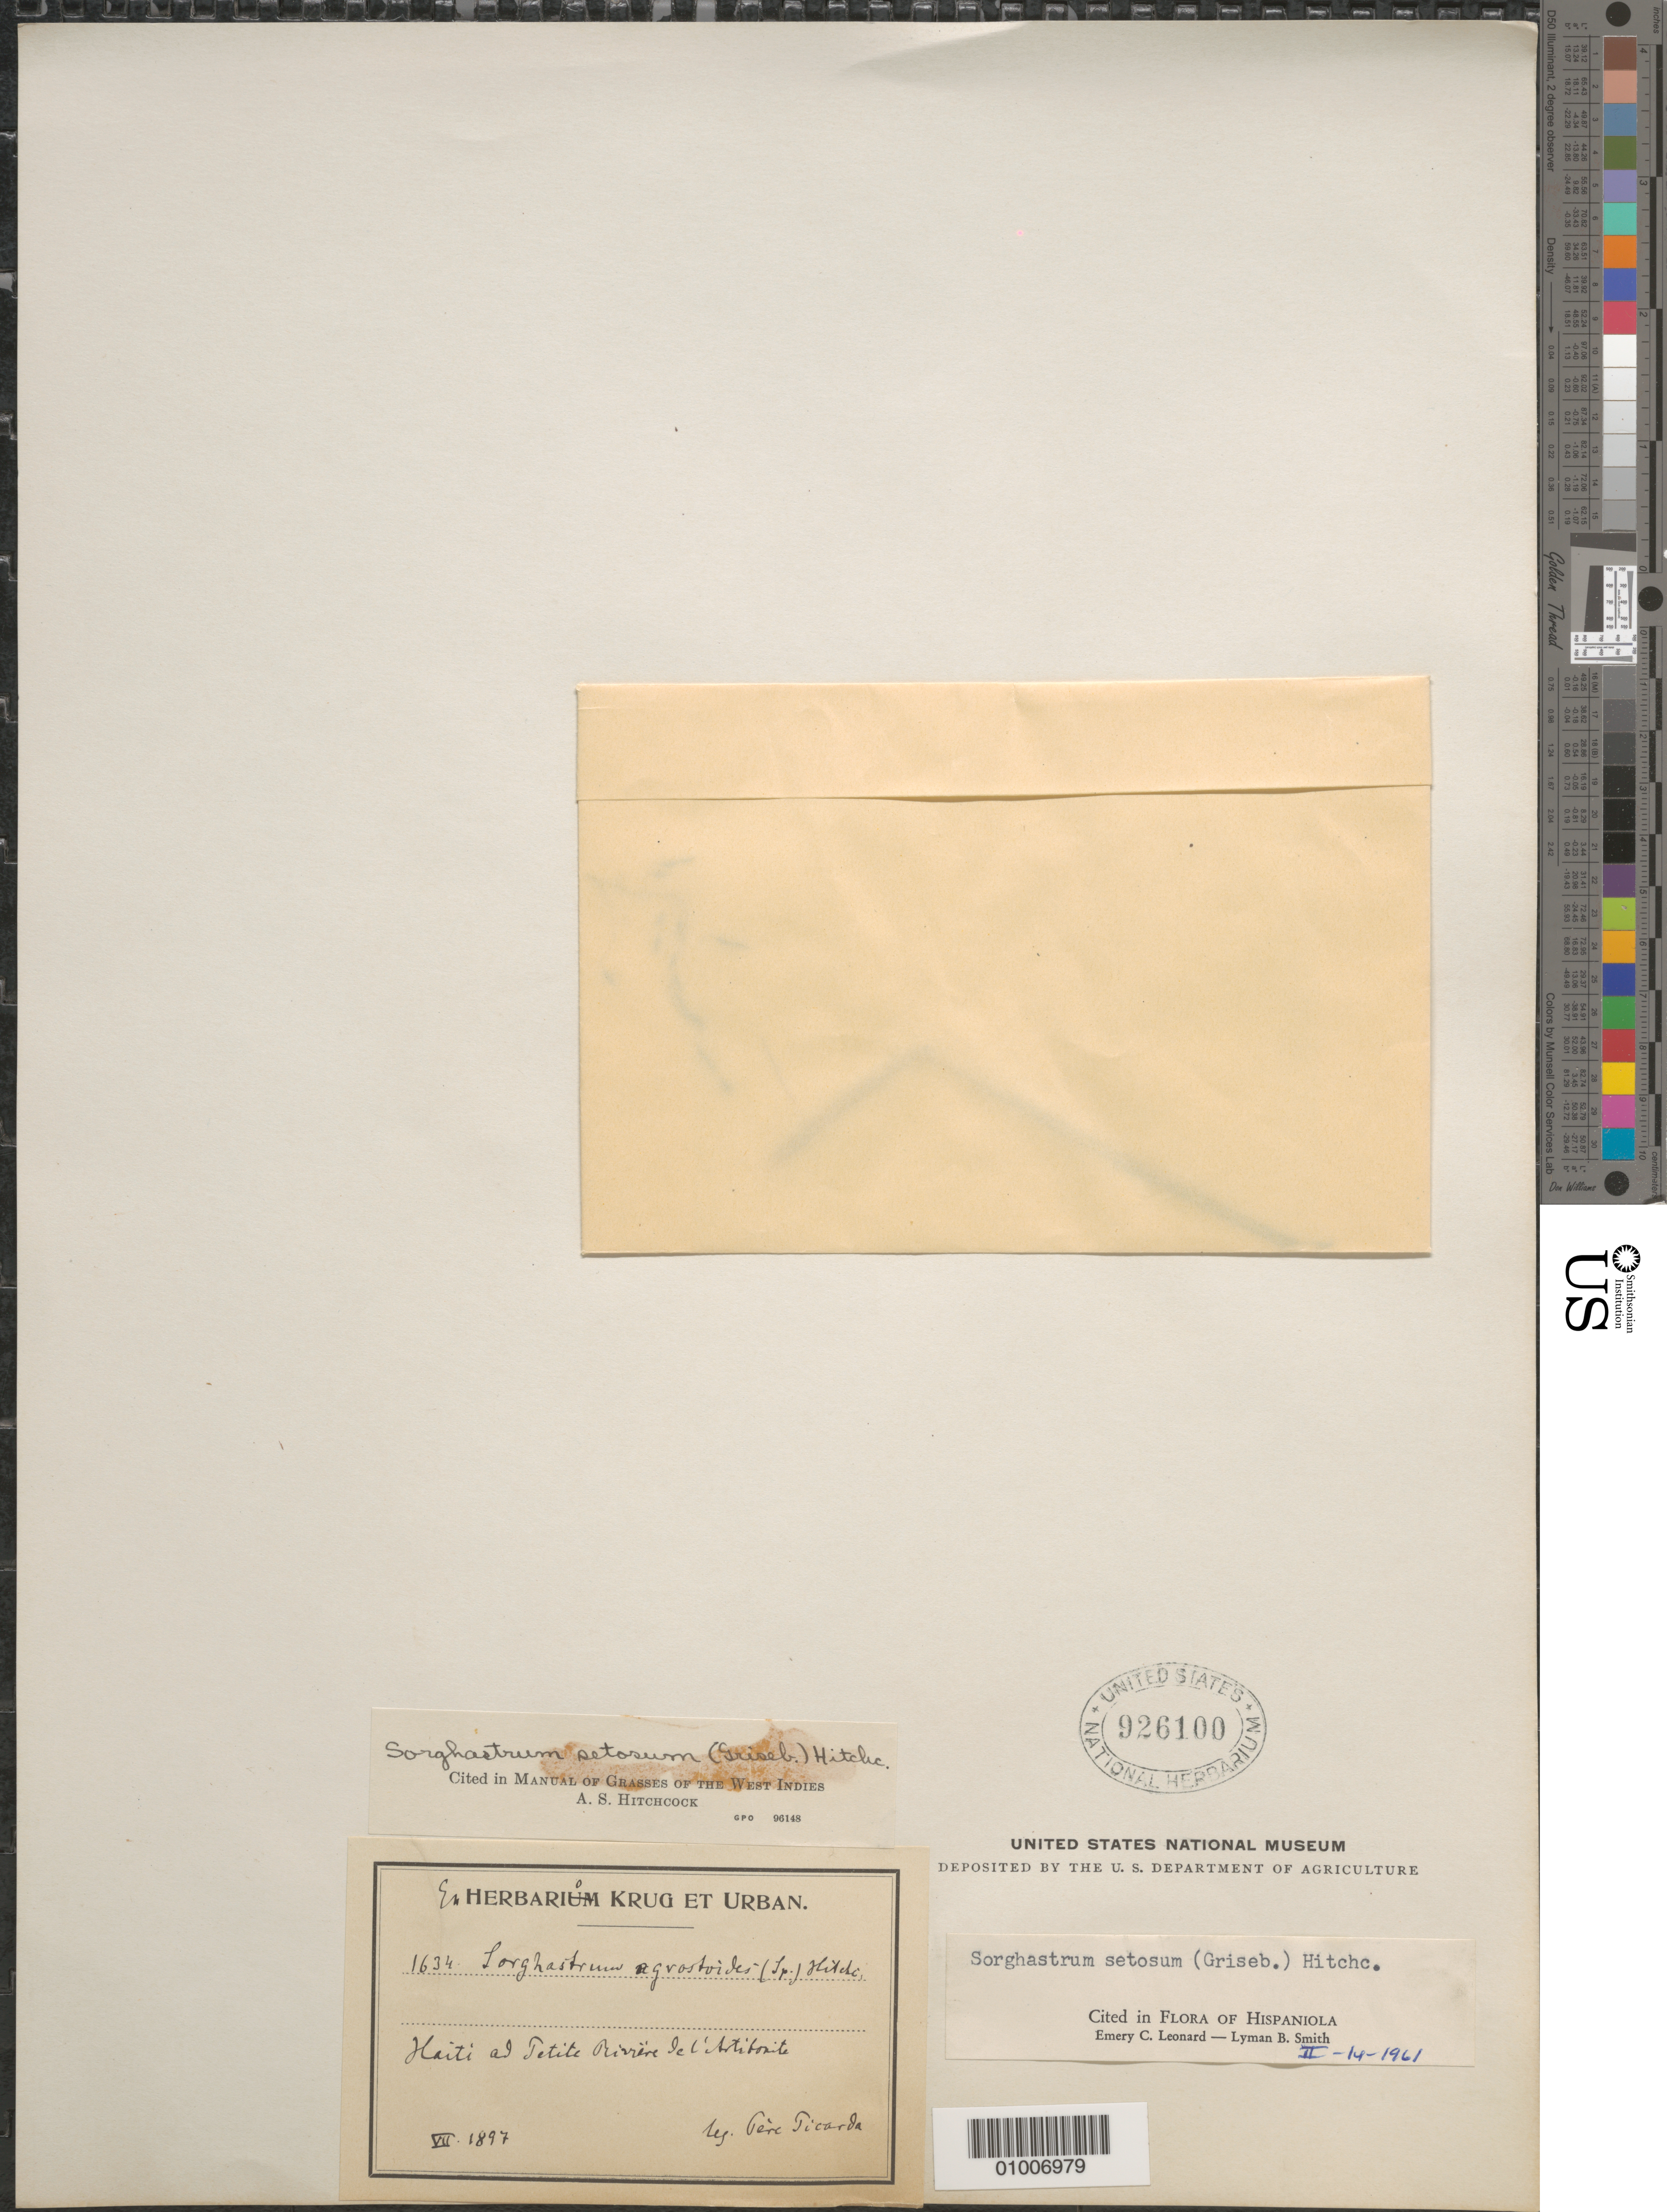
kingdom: Plantae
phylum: Tracheophyta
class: Liliopsida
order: Poales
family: Poaceae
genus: Sorghastrum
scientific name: Sorghastrum setosum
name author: (Griseb.) Hitchc.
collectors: A. Picado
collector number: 1634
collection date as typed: Jul 1897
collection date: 1897-07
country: Haiti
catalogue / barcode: US 926100